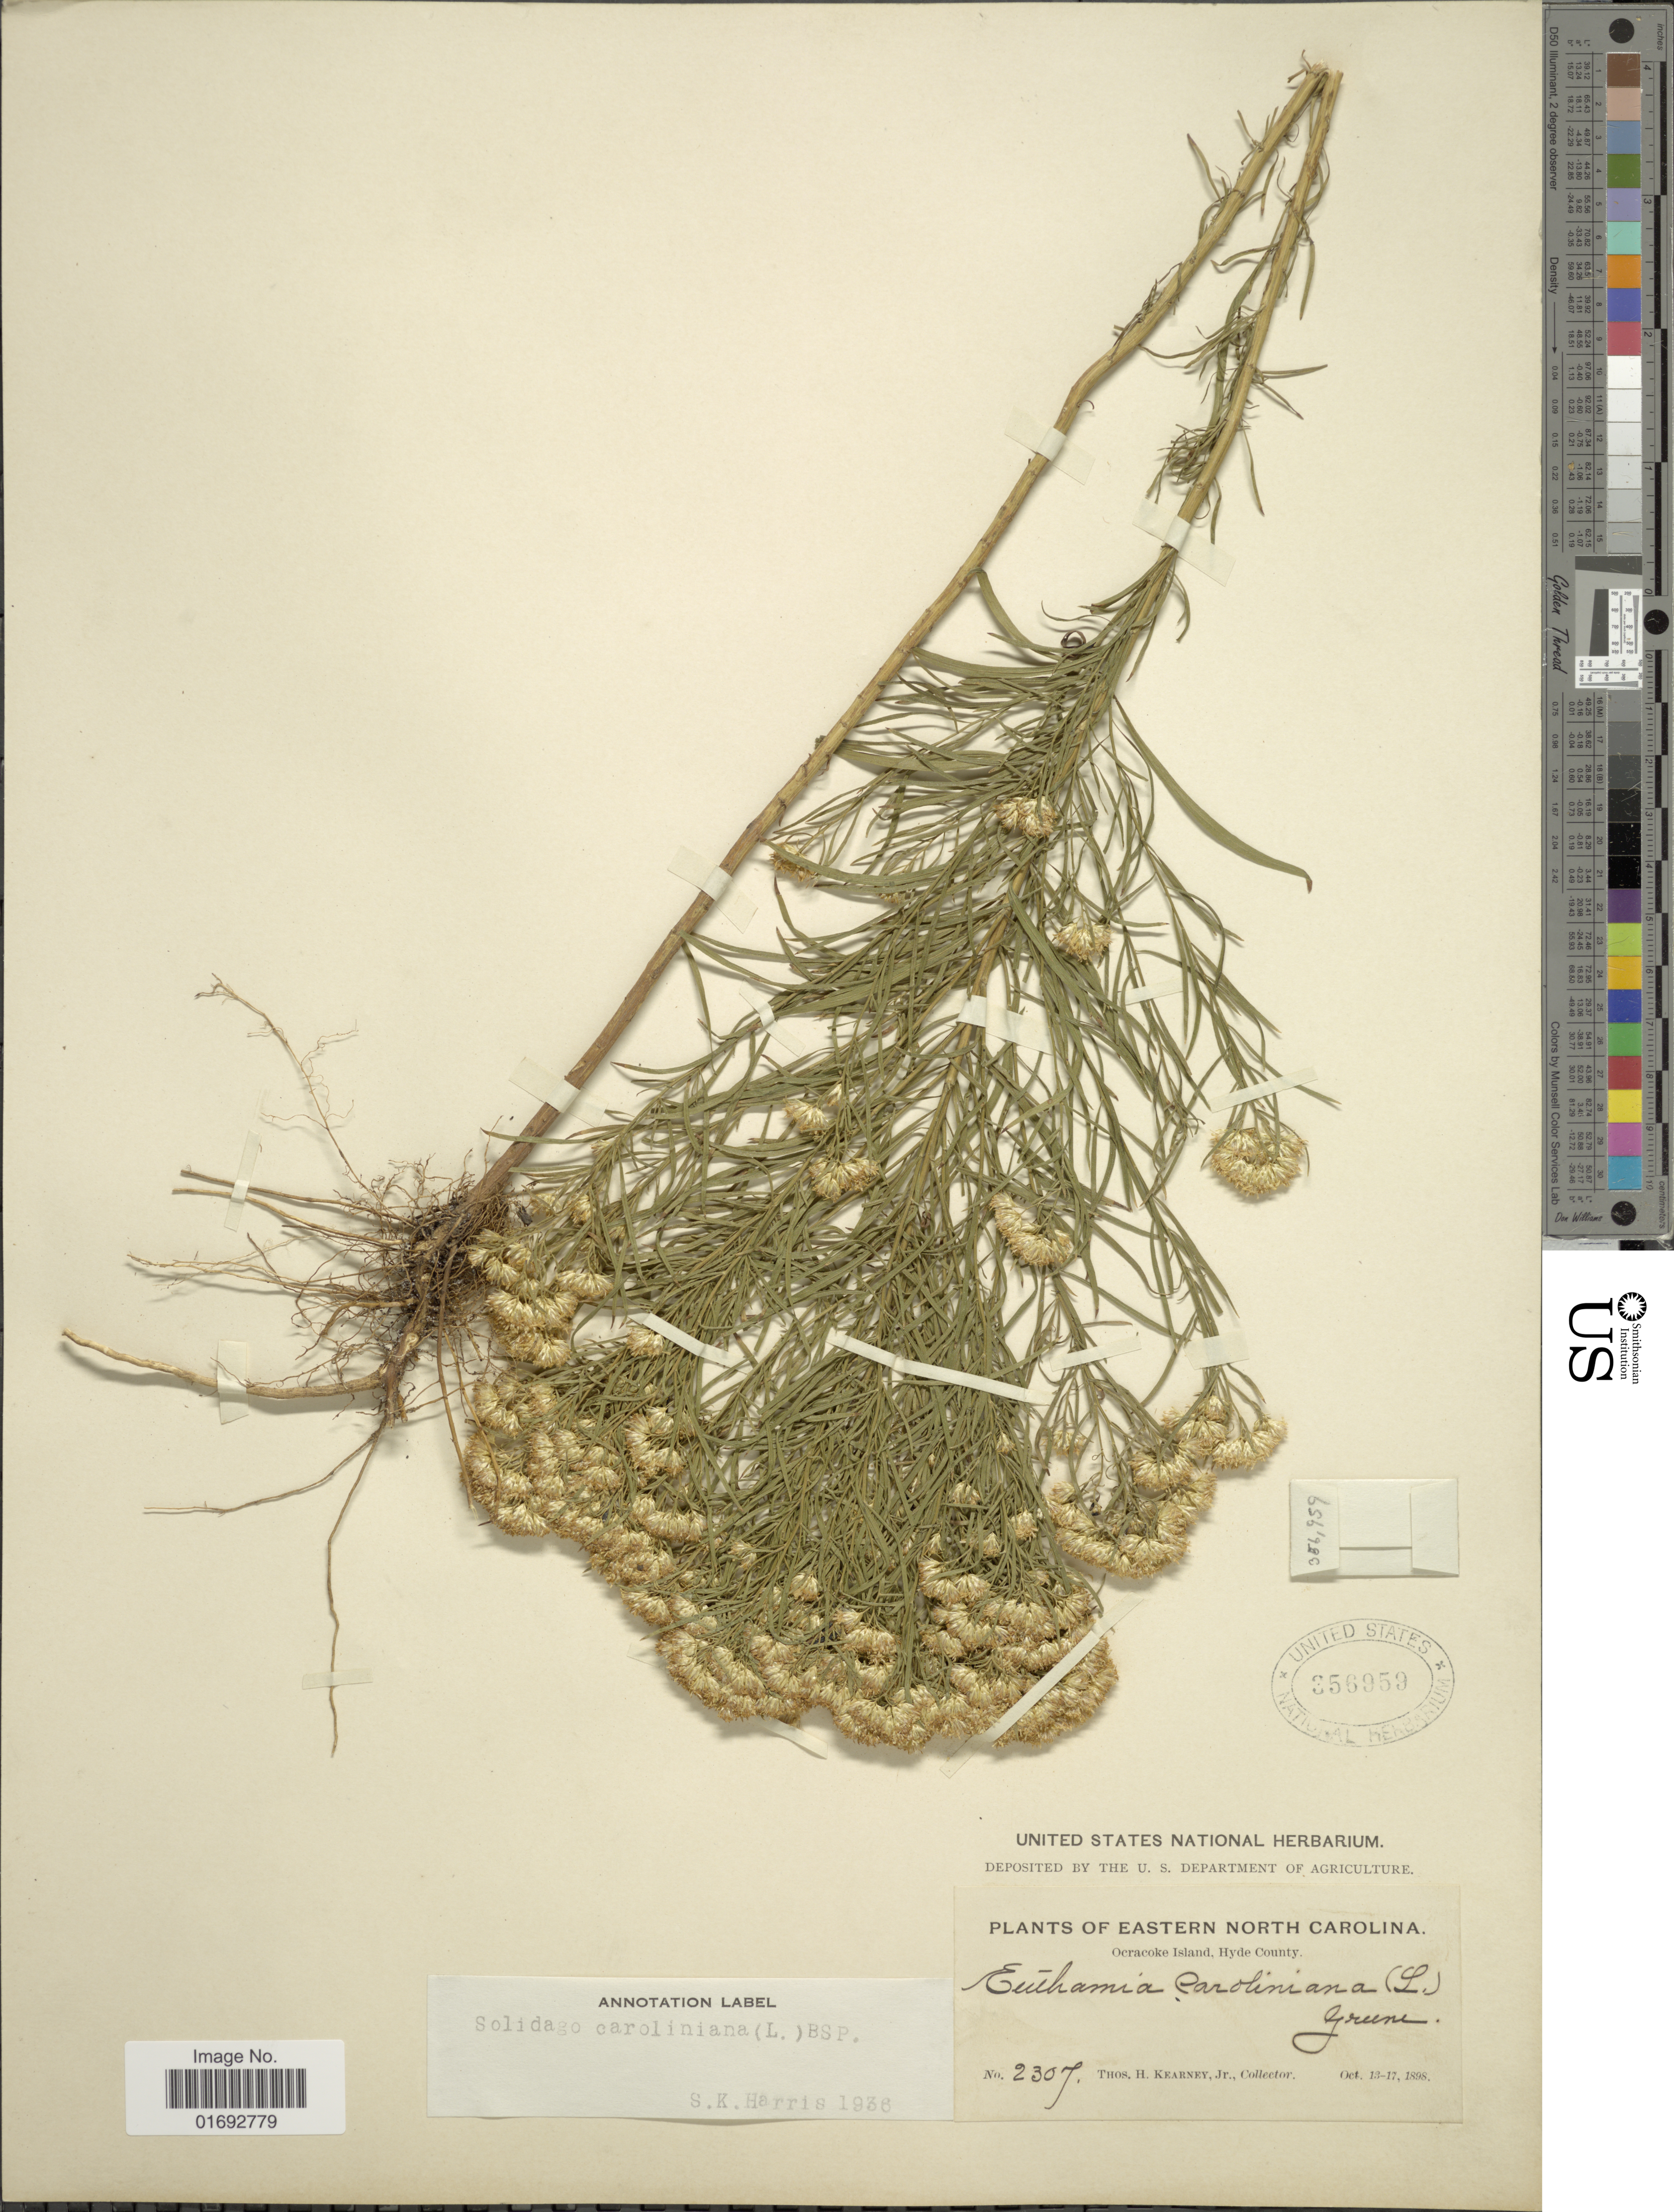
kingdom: Plantae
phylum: Tracheophyta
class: Magnoliopsida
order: Asterales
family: Asteraceae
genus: Euthamia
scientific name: Euthamia tenuifolia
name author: (Pursh) Nutt.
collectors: T. H. Kearney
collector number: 2307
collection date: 1898-10-13/1898-10-17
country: United States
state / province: North Carolina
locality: Eastern North Carolina, Ocracoke Island, Hyde County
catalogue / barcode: US 356959